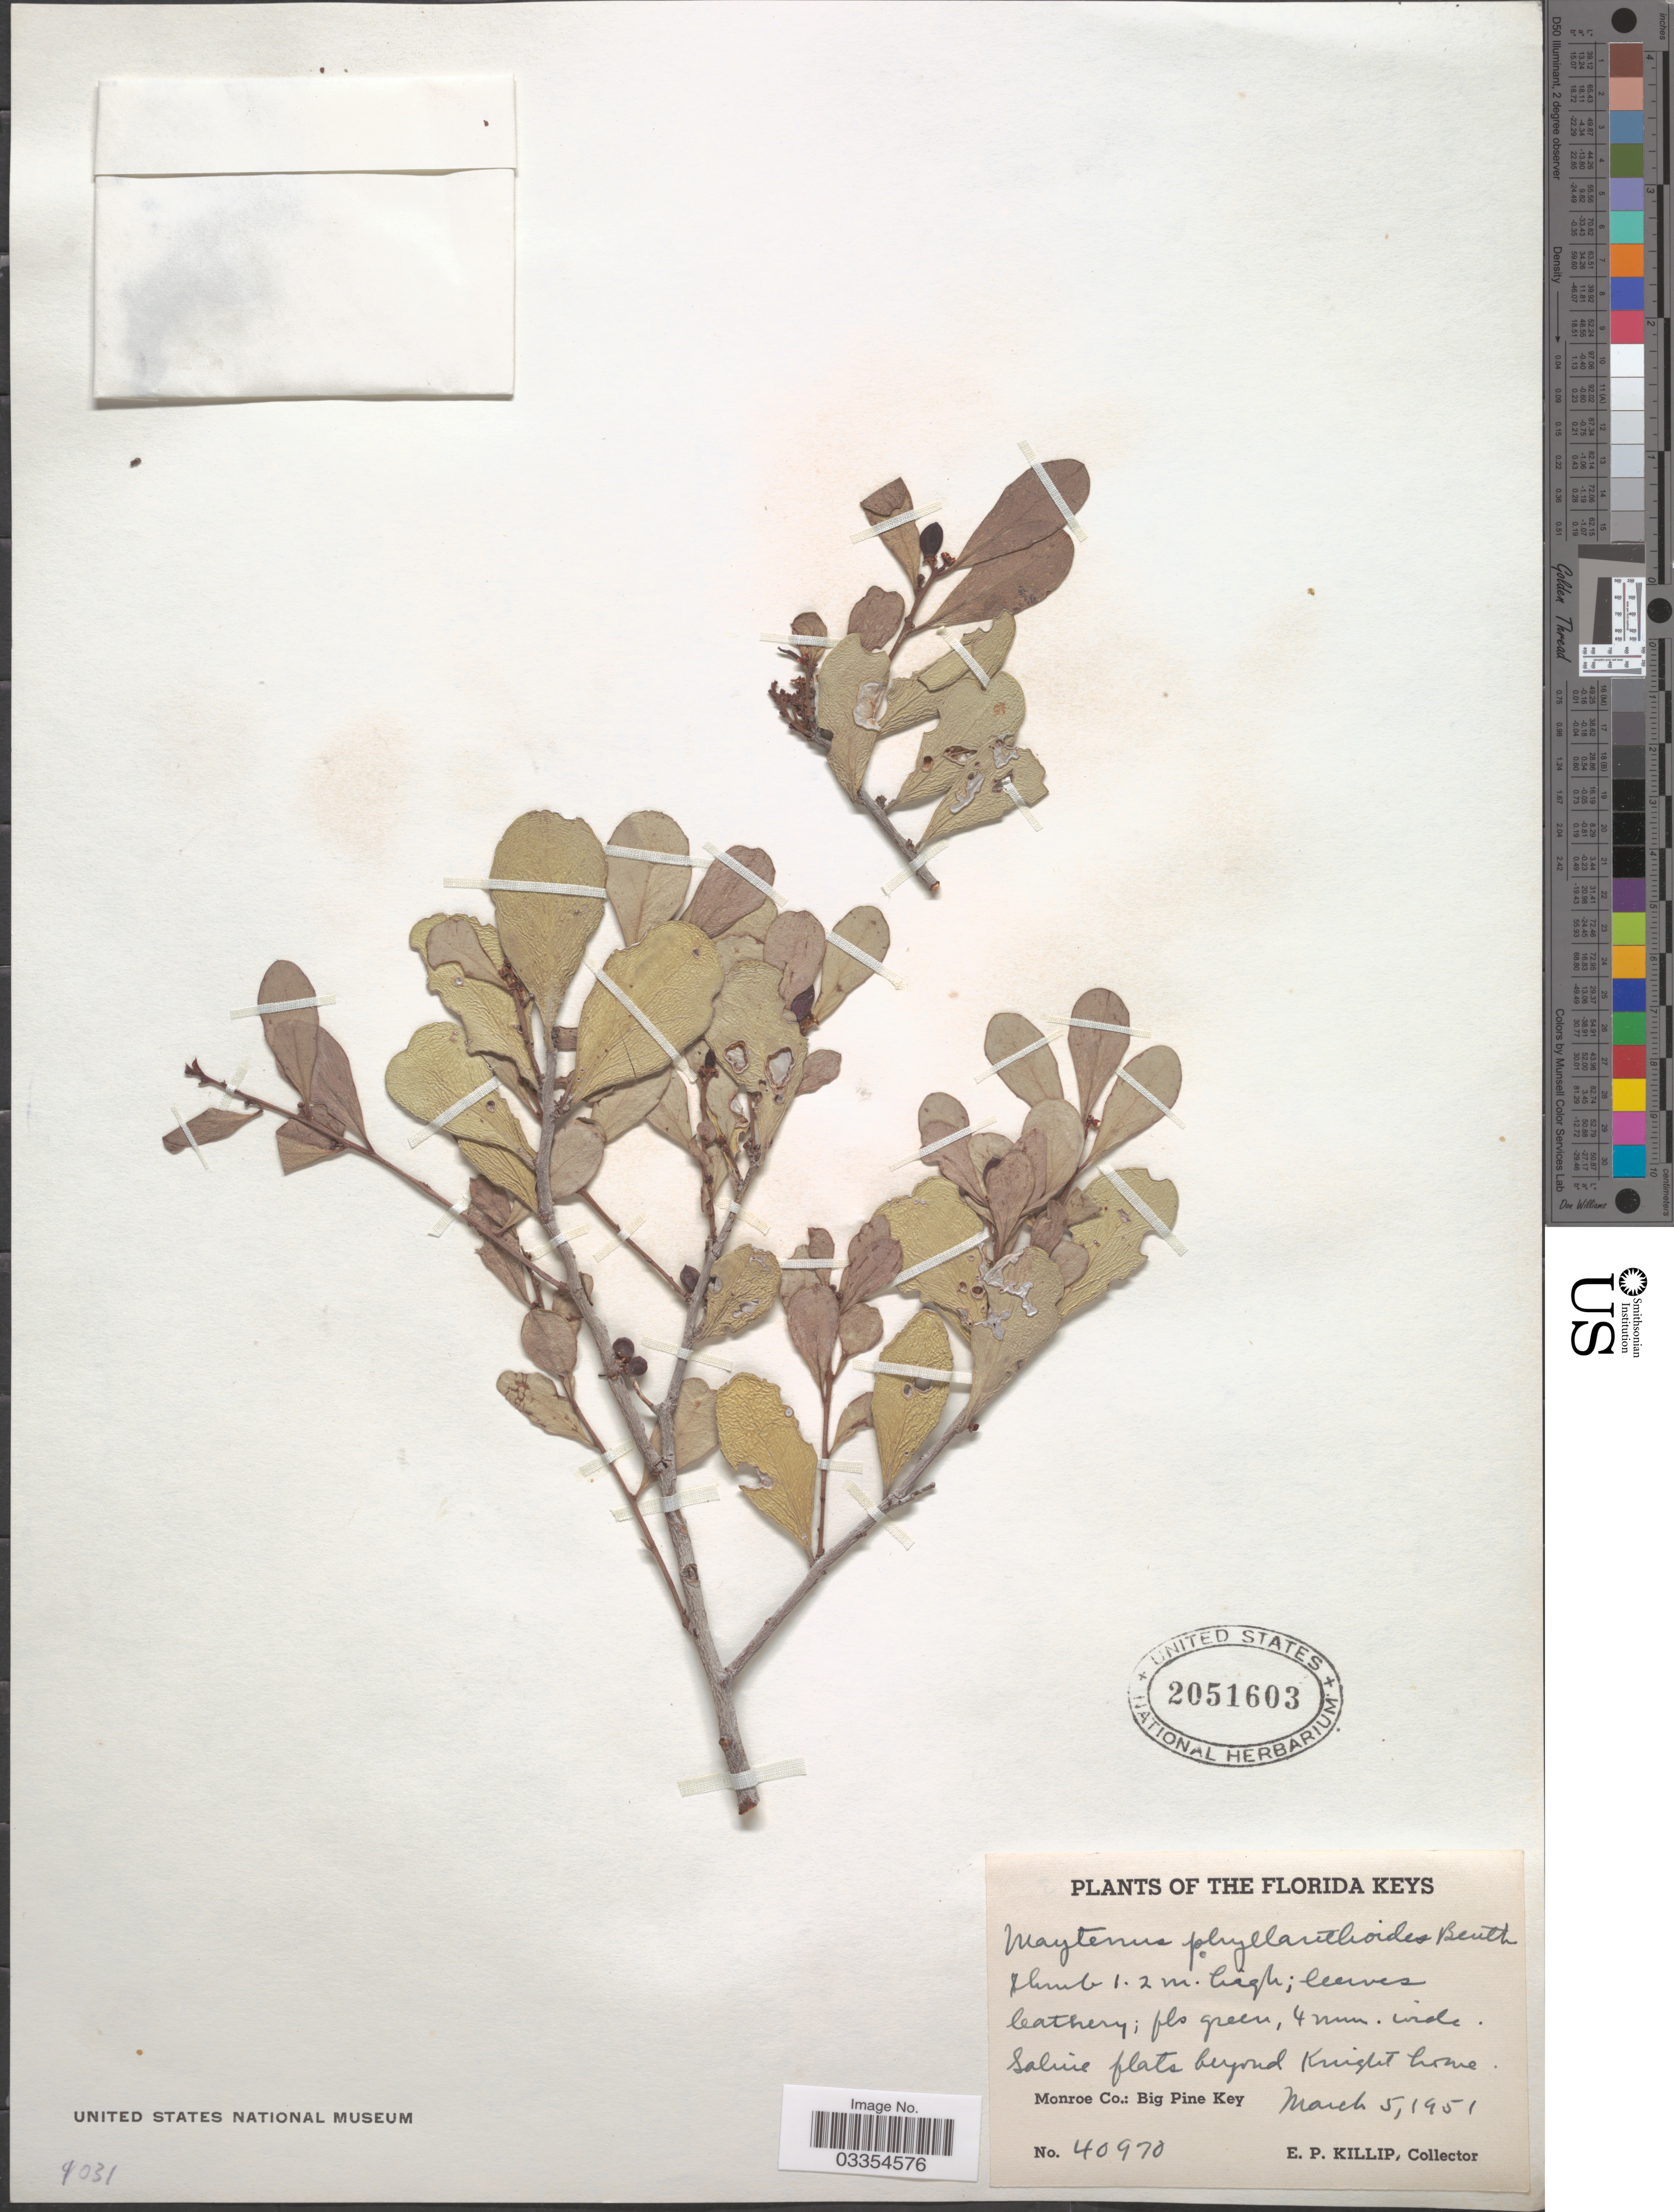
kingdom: Plantae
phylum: Tracheophyta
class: Magnoliopsida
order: Celastrales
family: Celastraceae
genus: Tricerma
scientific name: Tricerma phyllanthoides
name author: (Benth.) Lundell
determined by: Strong, Mark T., (BOT), Smithsonian Institution - National Museum of Natural History (UNITED STATES)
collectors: E. P. Killip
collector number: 40970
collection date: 1951-03-05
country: United States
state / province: Florida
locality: Florida Keys, Saline flats beyond Knight House, Monroe Co.: Big Pine Key.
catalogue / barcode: US 2051603